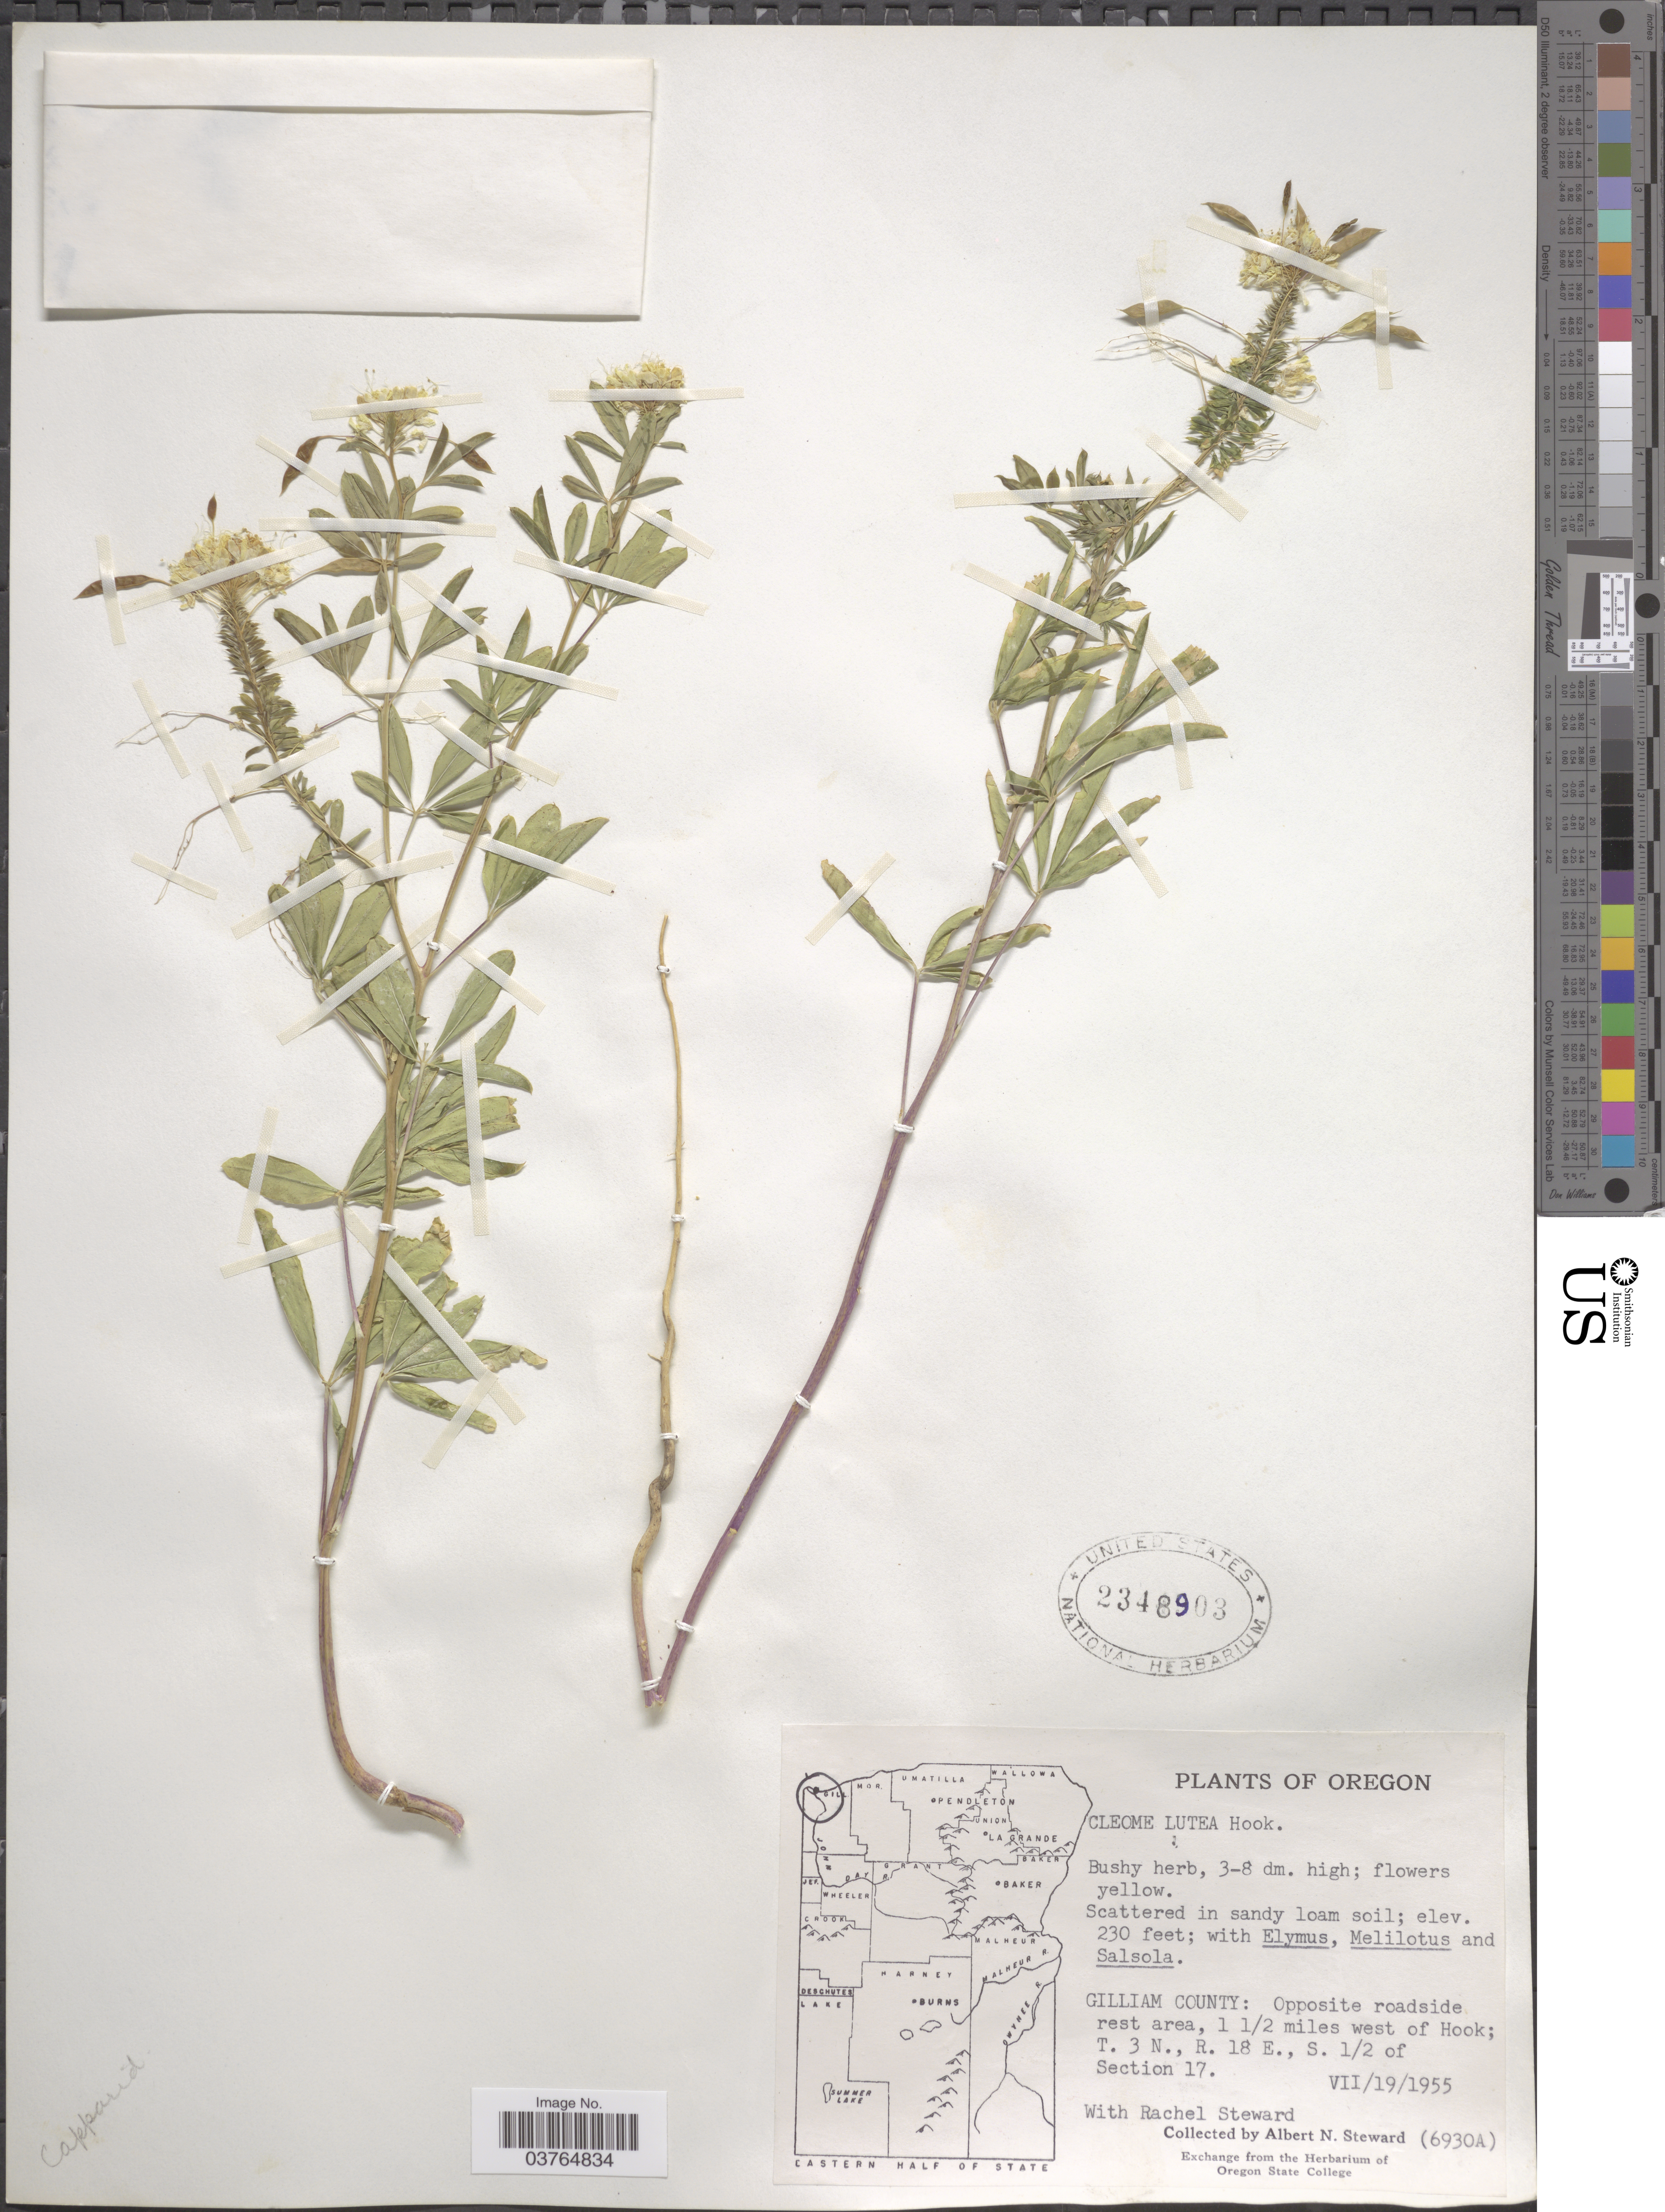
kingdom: Plantae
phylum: Tracheophyta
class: Magnoliopsida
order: Brassicales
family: Cleomaceae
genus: Cleomella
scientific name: Cleomella lutea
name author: (Hook.) Roalson & J.C. Hall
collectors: A. N. Steward & R. Steward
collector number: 6930A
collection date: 1955-07-19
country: United States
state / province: Oregon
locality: Gilliam County: Opposite roadside rest area, 1 ½ miles west of Hook; T. 3 N., R. 18 E., S. ½ of Section 17.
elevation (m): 70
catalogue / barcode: US 2348903